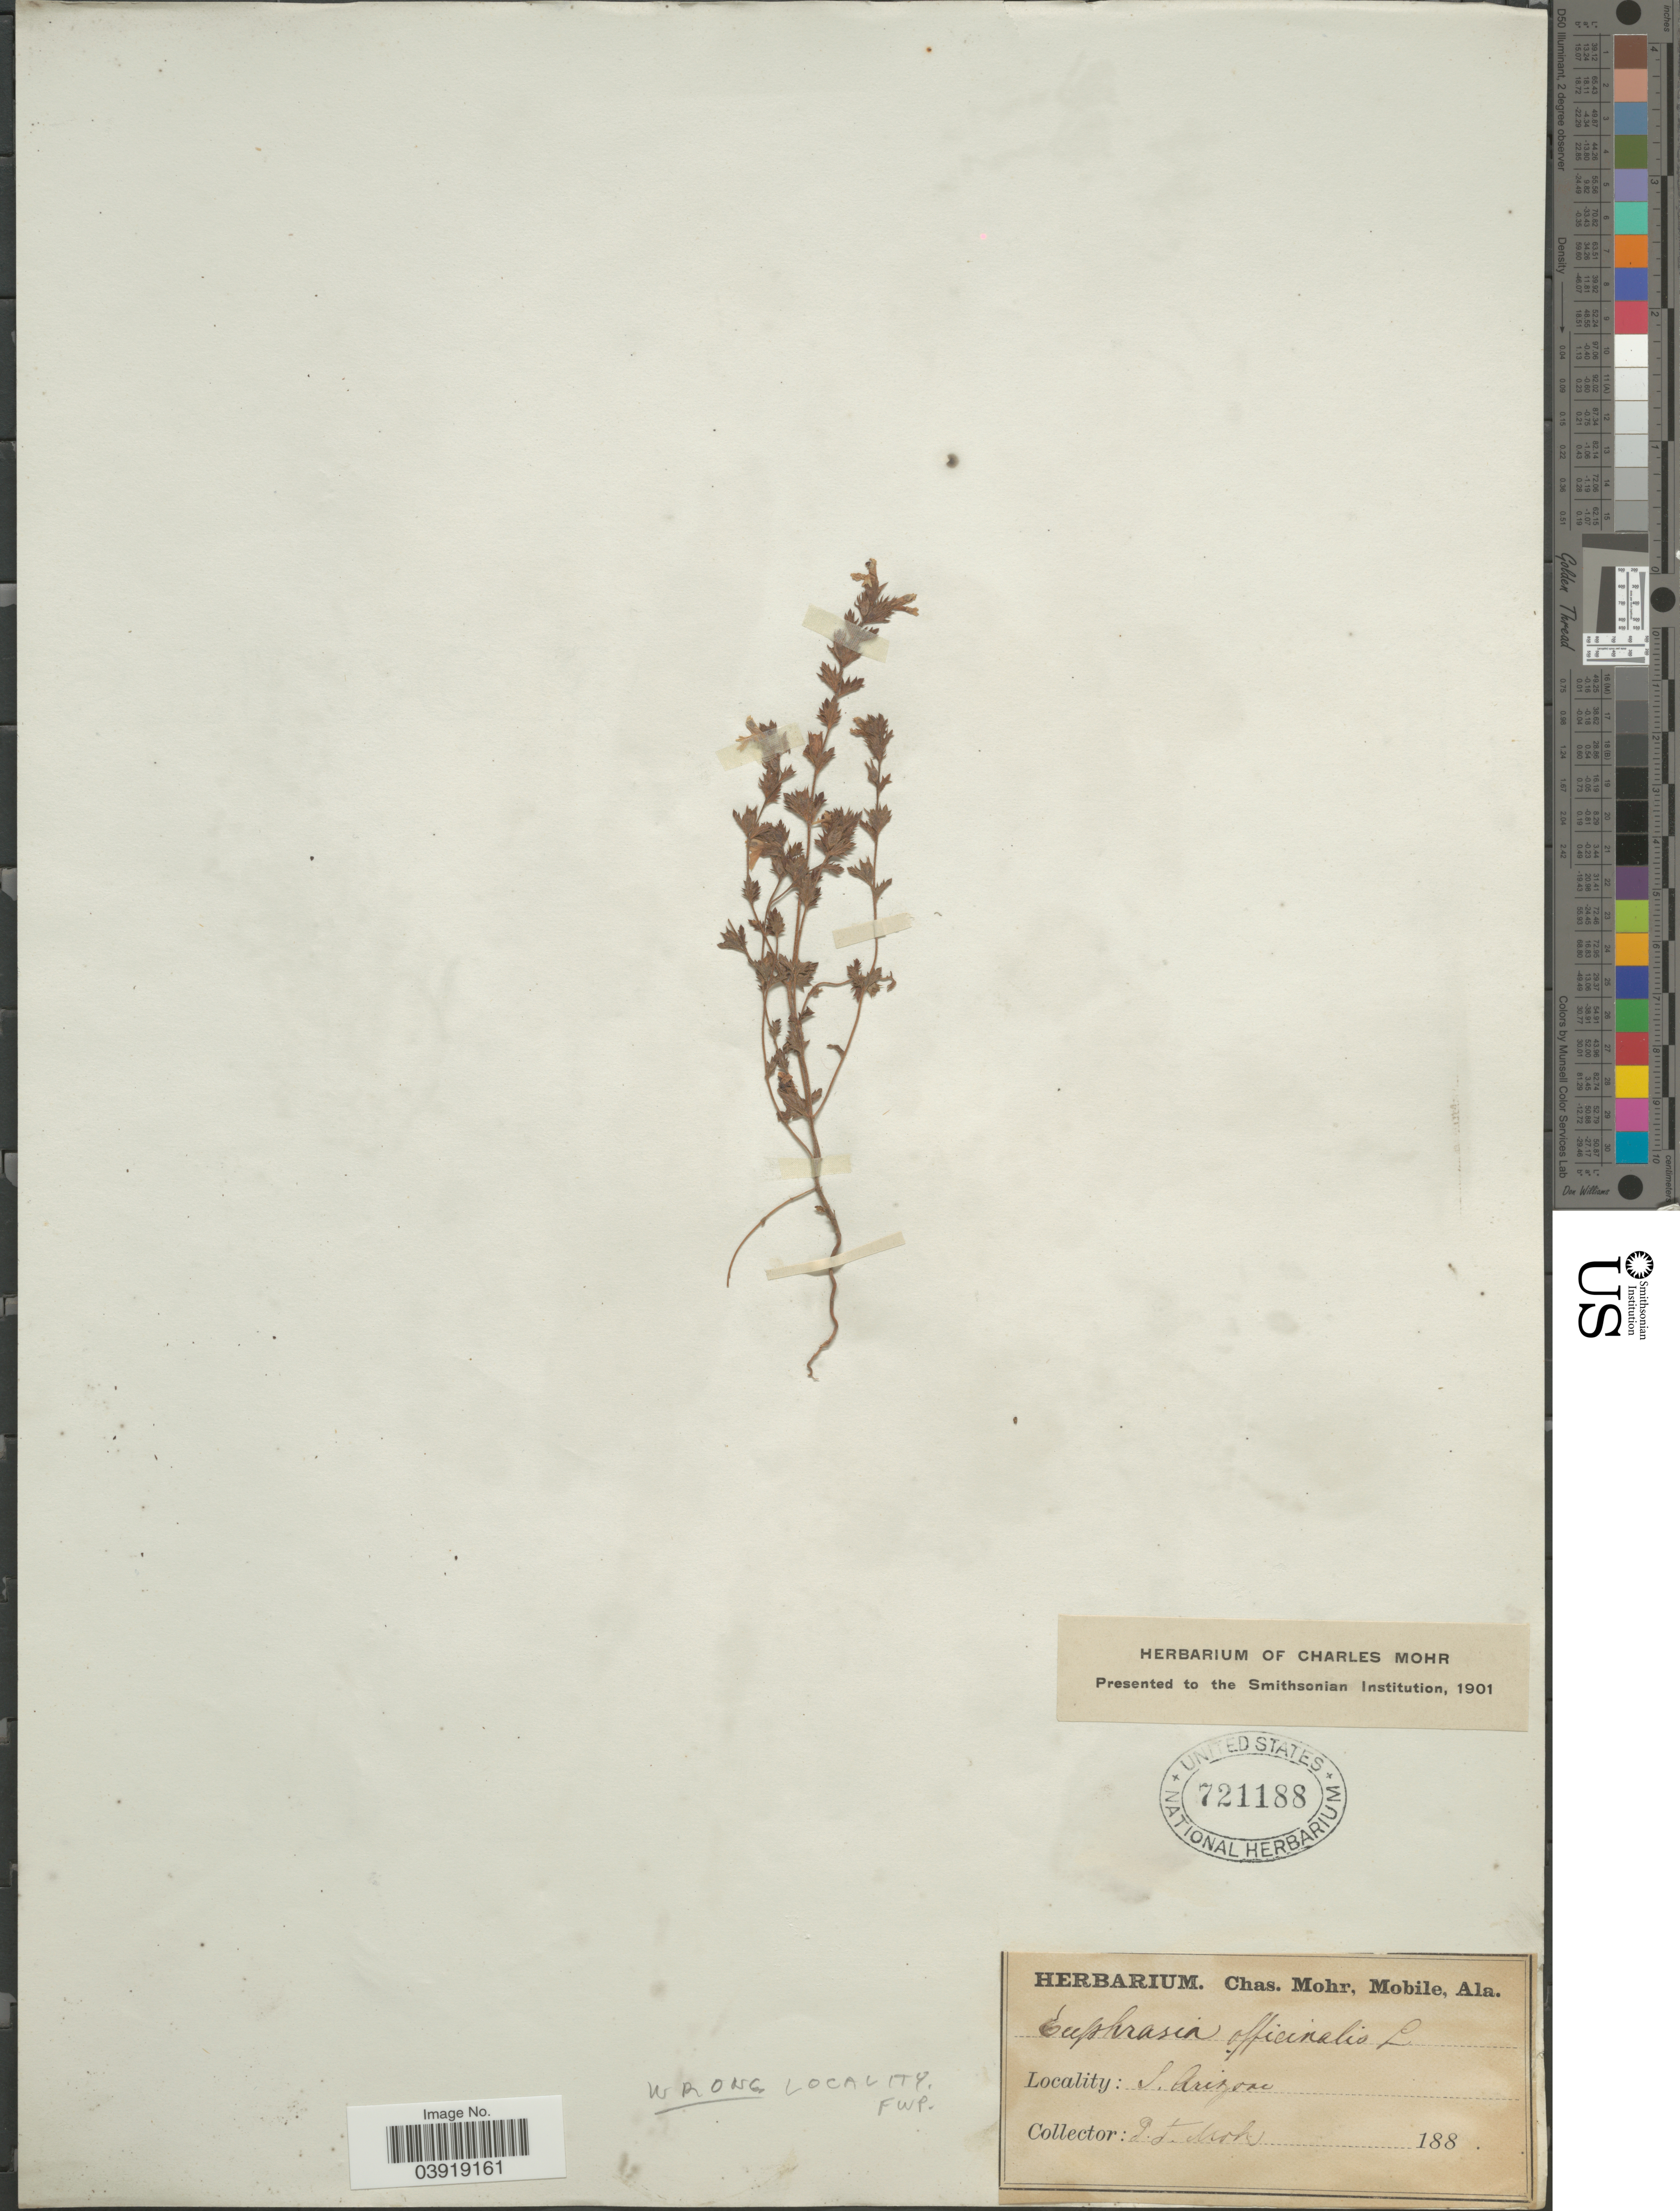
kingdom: Plantae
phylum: Tracheophyta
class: Magnoliopsida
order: Lamiales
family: Orobanchaceae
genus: Euphrasia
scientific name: Euphrasia sp.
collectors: P. F. Mohr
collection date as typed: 188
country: United States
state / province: Arizona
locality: S. Arizona.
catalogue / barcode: US 721188